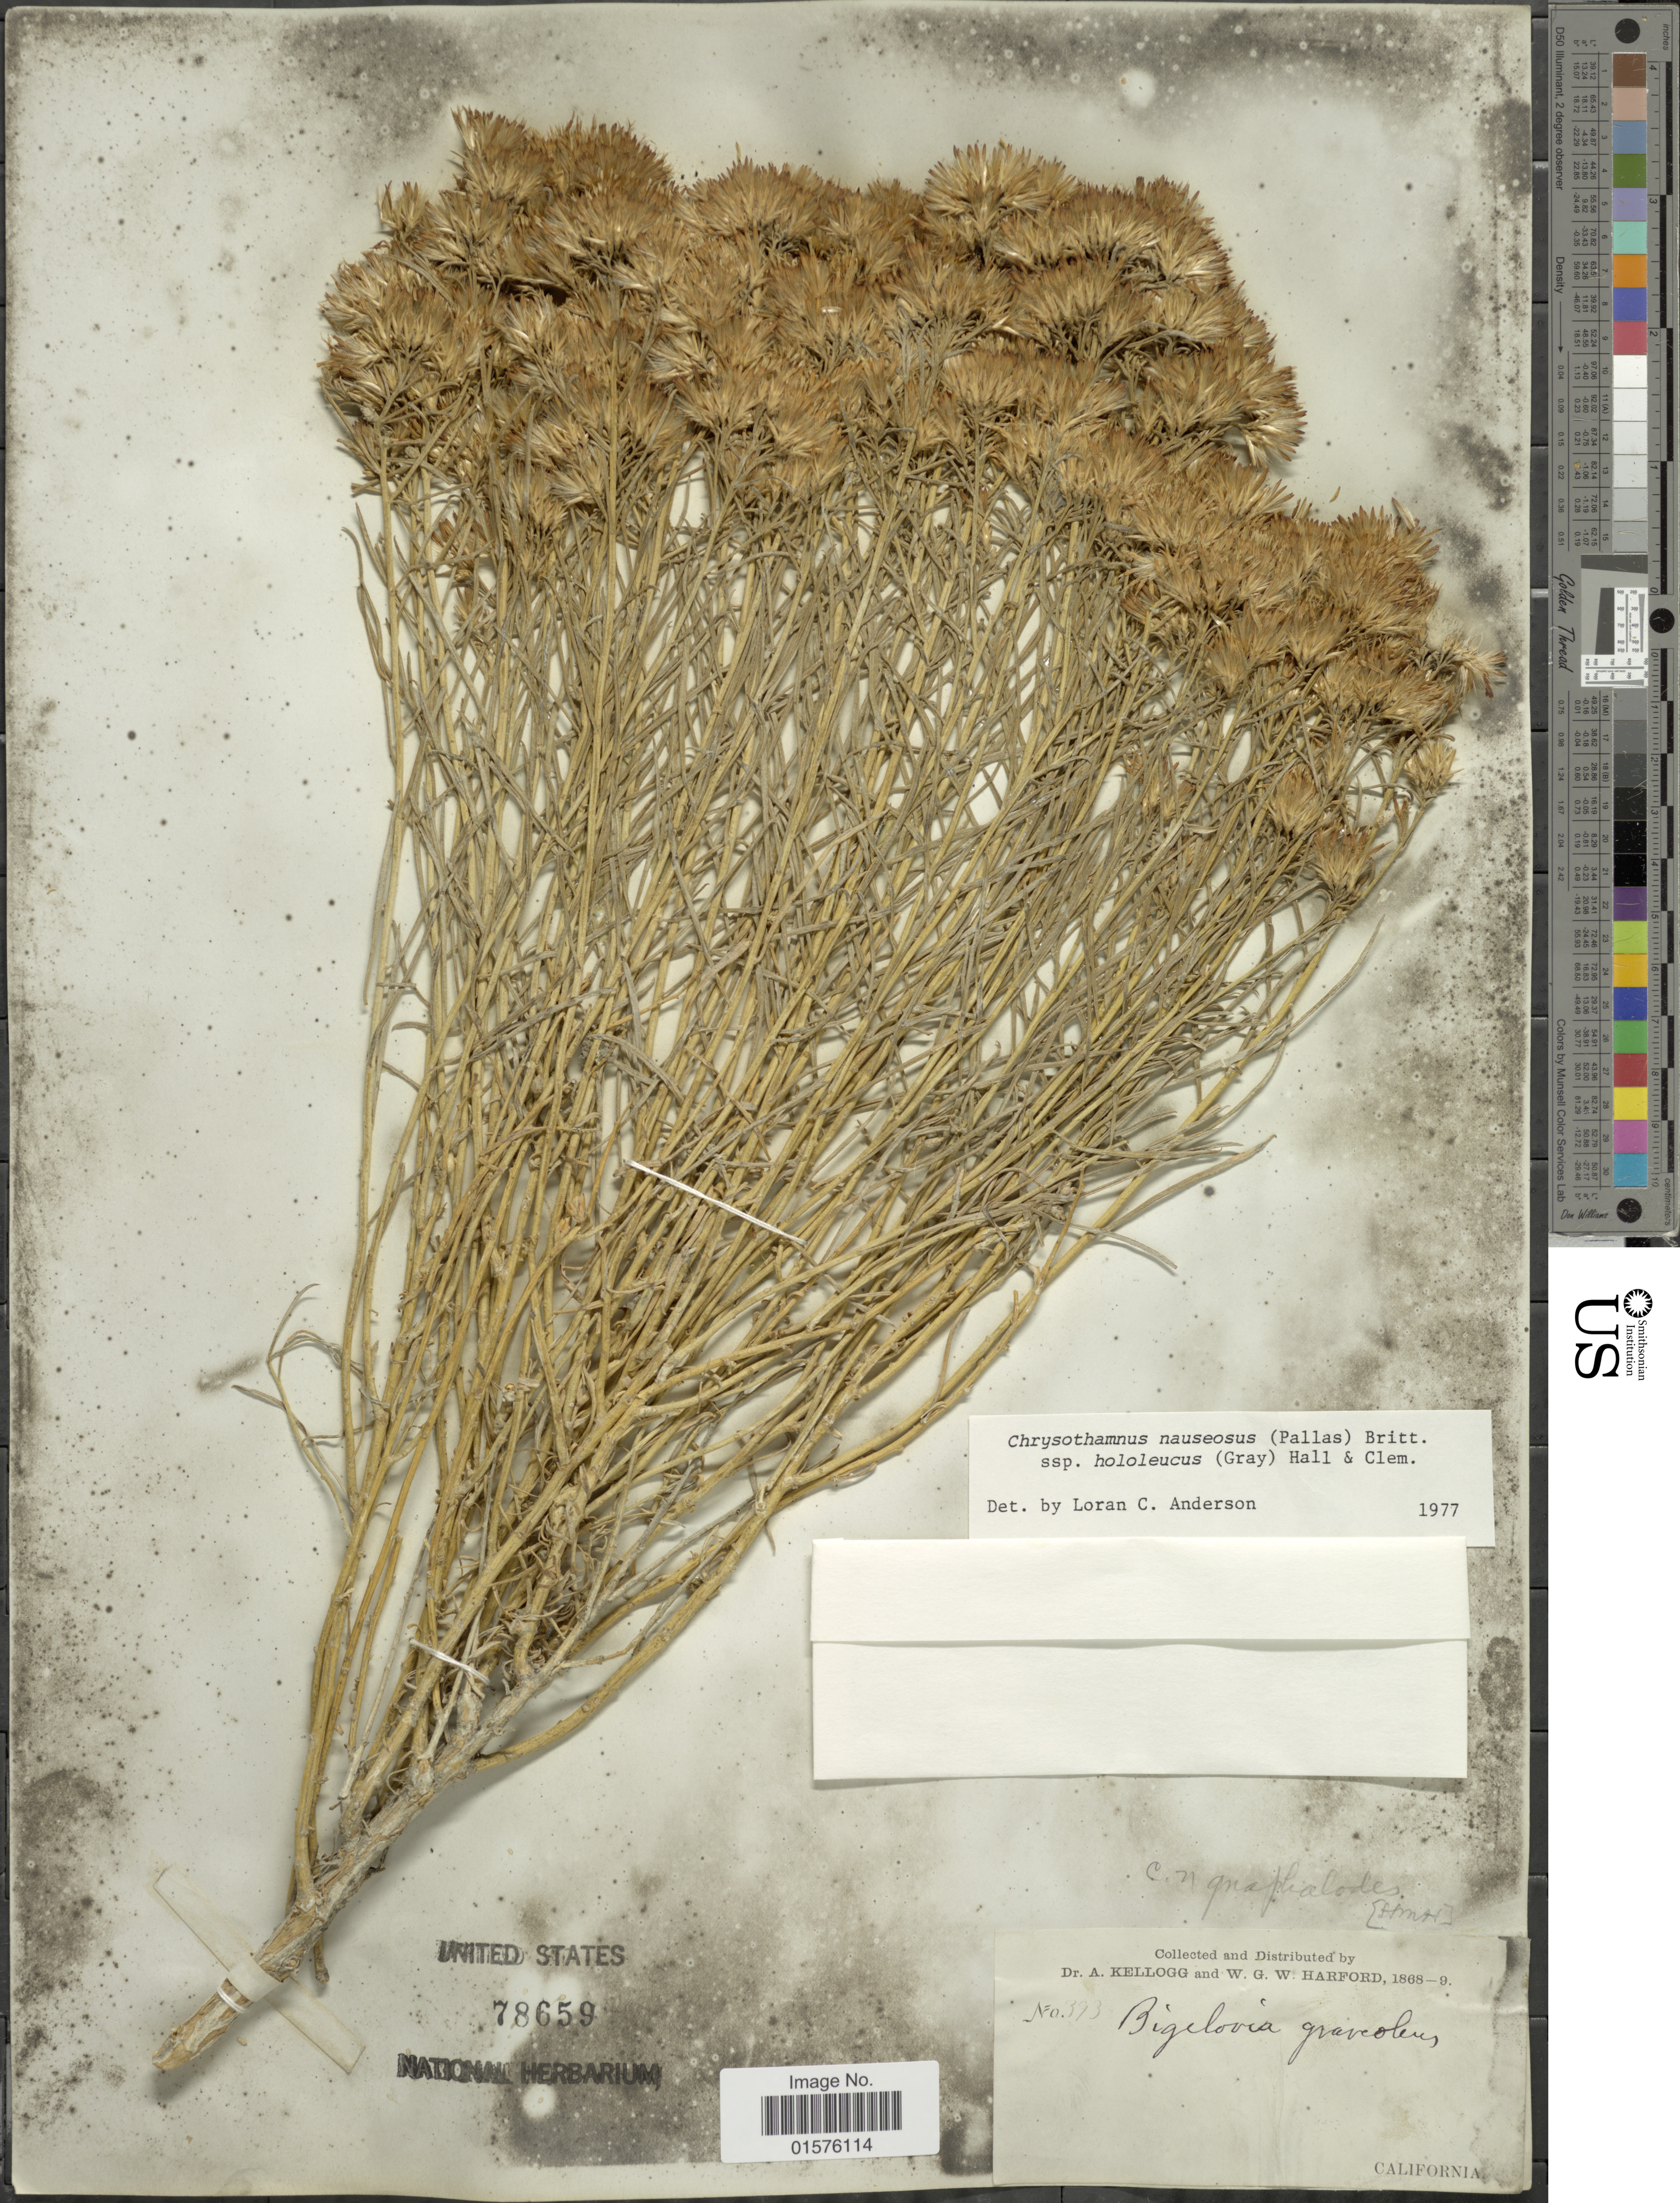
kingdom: Plantae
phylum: Tracheophyta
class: Magnoliopsida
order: Asterales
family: Asteraceae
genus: Ericameria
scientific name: Ericameria nauseosa var. hololeuca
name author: (A. Gray) G.L. Nesom & G.I. Baird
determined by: Urbatsch, Lowell E., Curator (LSU), Louisiana State University (UNITED STATES)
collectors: A. Kellogg & W. G. W. Harford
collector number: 393*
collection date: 1868/1869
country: United States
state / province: California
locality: California.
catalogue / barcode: US 78659